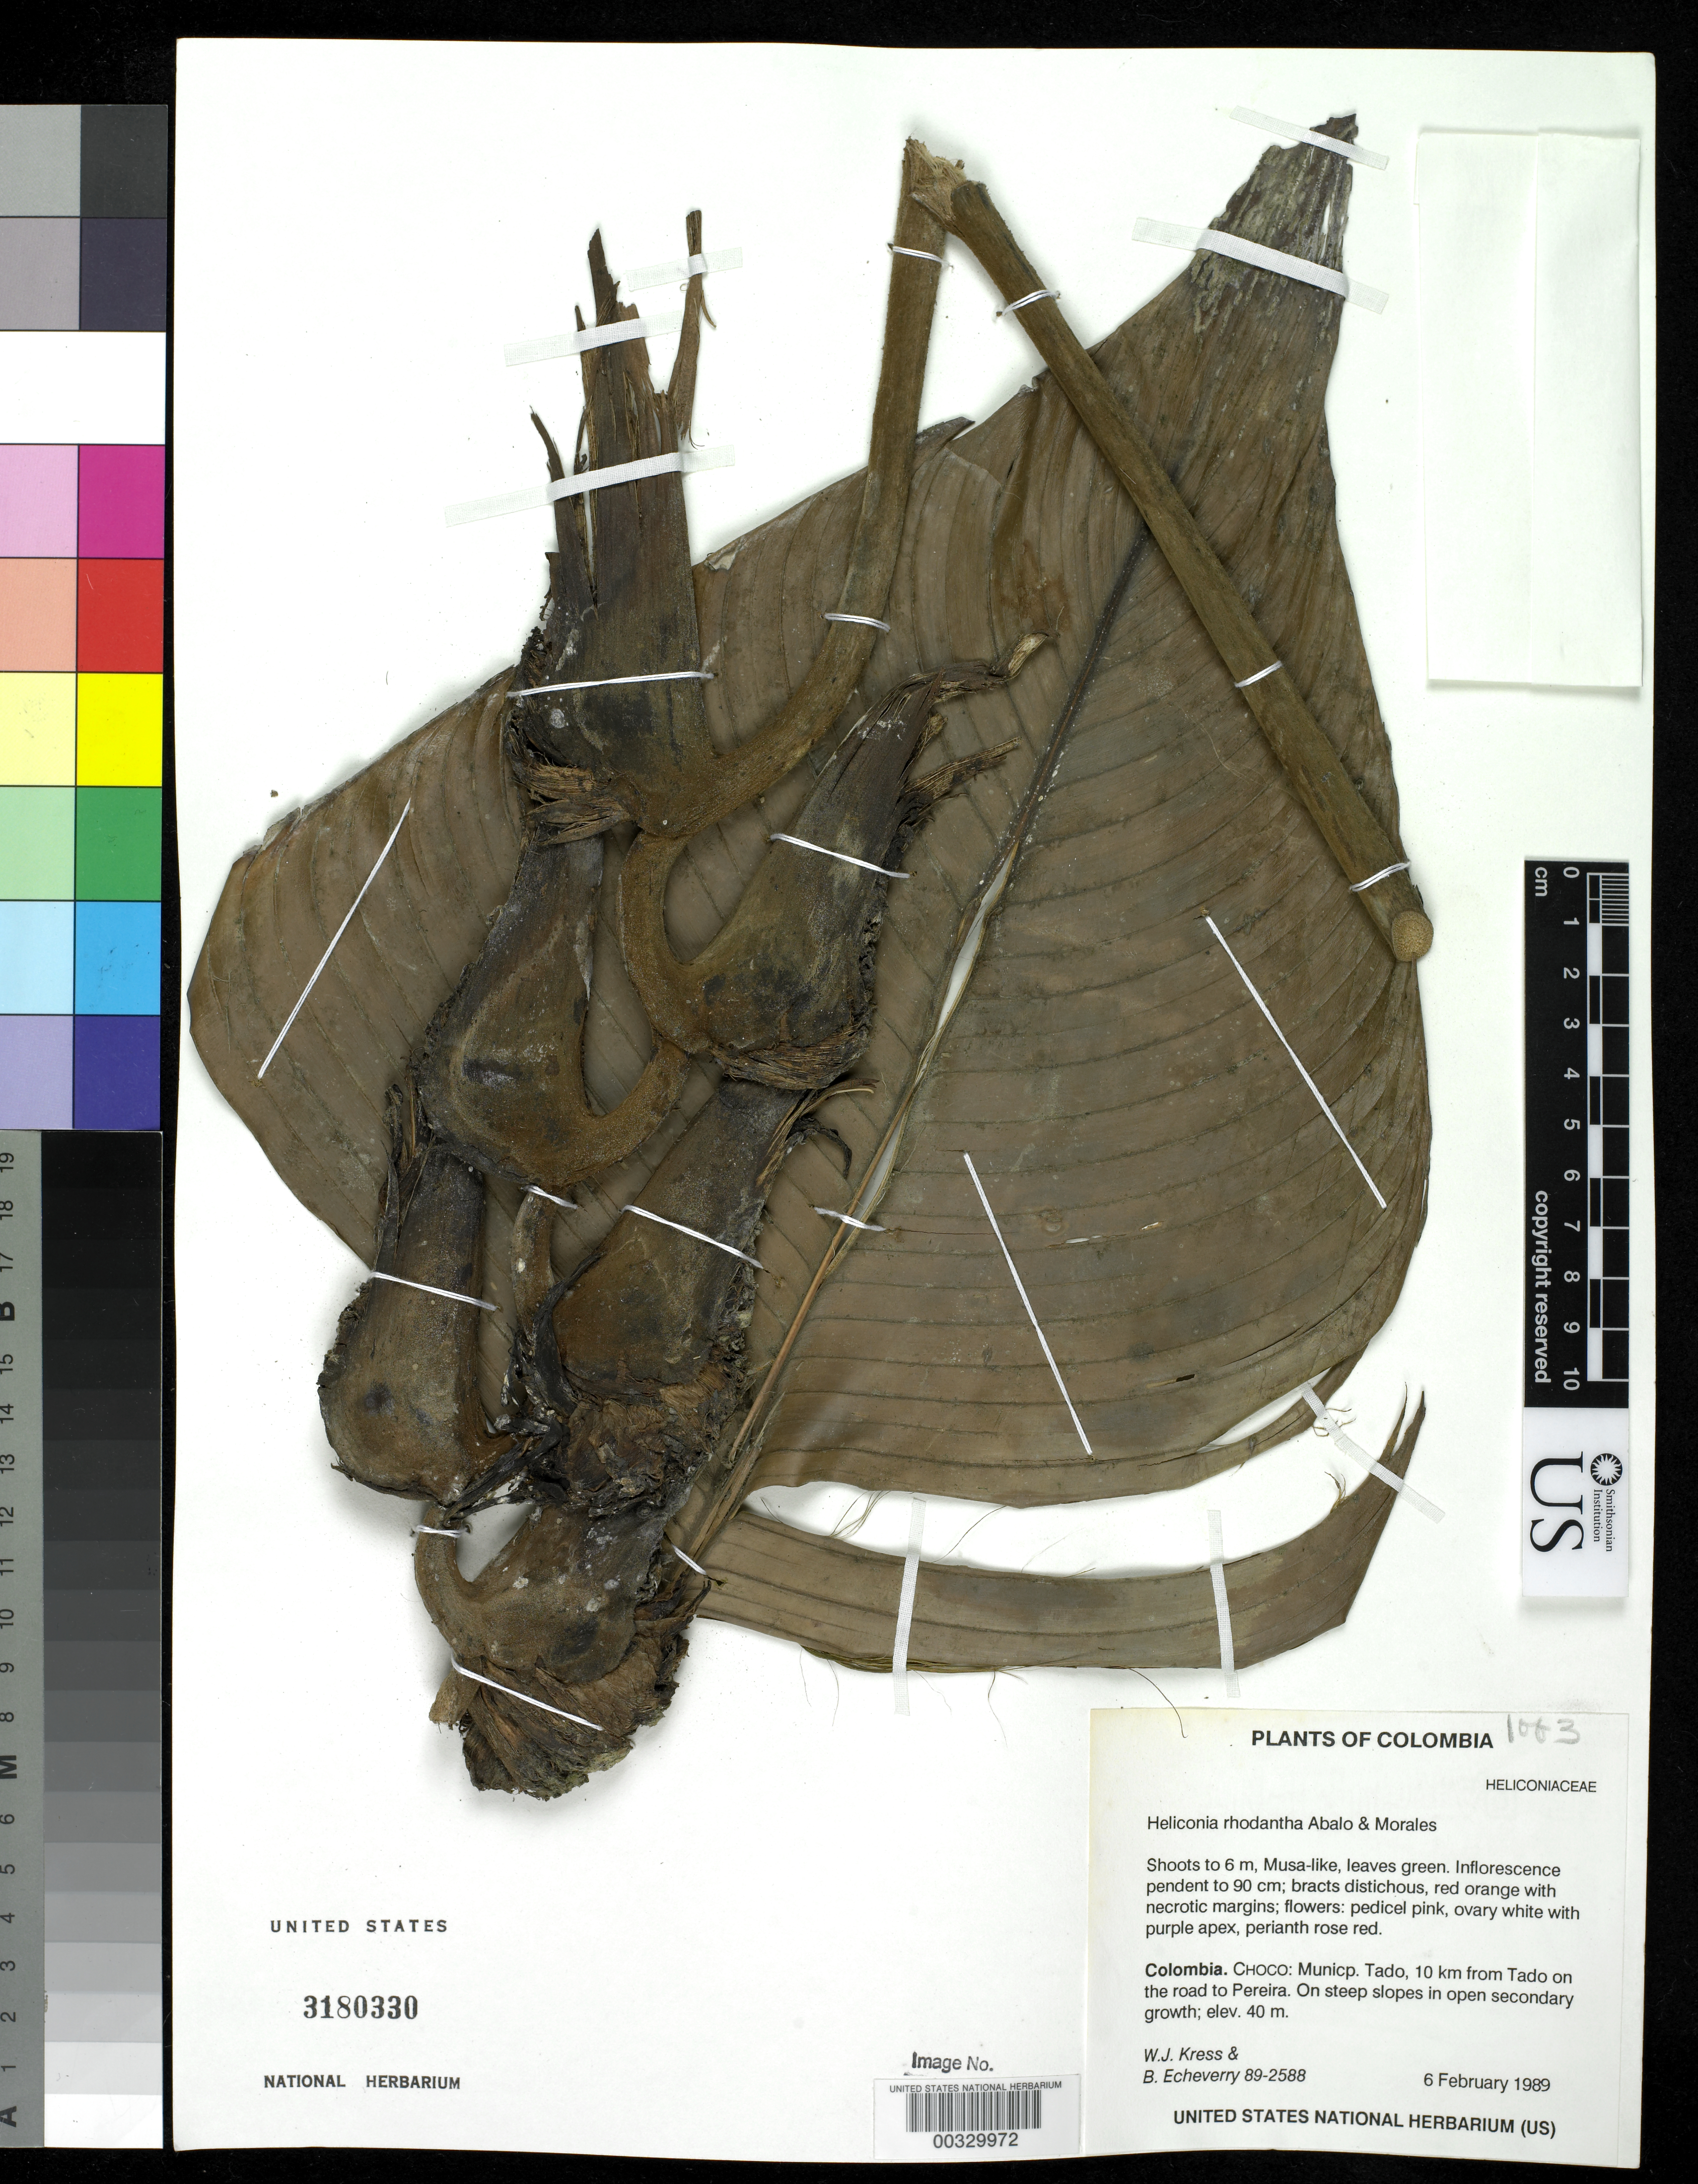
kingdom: Plantae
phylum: Tracheophyta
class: Liliopsida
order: Zingiberales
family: Heliconiaceae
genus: Heliconia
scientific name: Heliconia rhodantha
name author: Abalo & G. Morales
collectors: W. J. Kress & B. Echeverry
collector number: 89-2588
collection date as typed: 06 Feb 1989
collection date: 1989-02-06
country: Colombia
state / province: Chocó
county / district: Tadó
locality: Mun of Tado, 10 km from Tado on road to Pereira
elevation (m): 40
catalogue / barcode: US 3180330